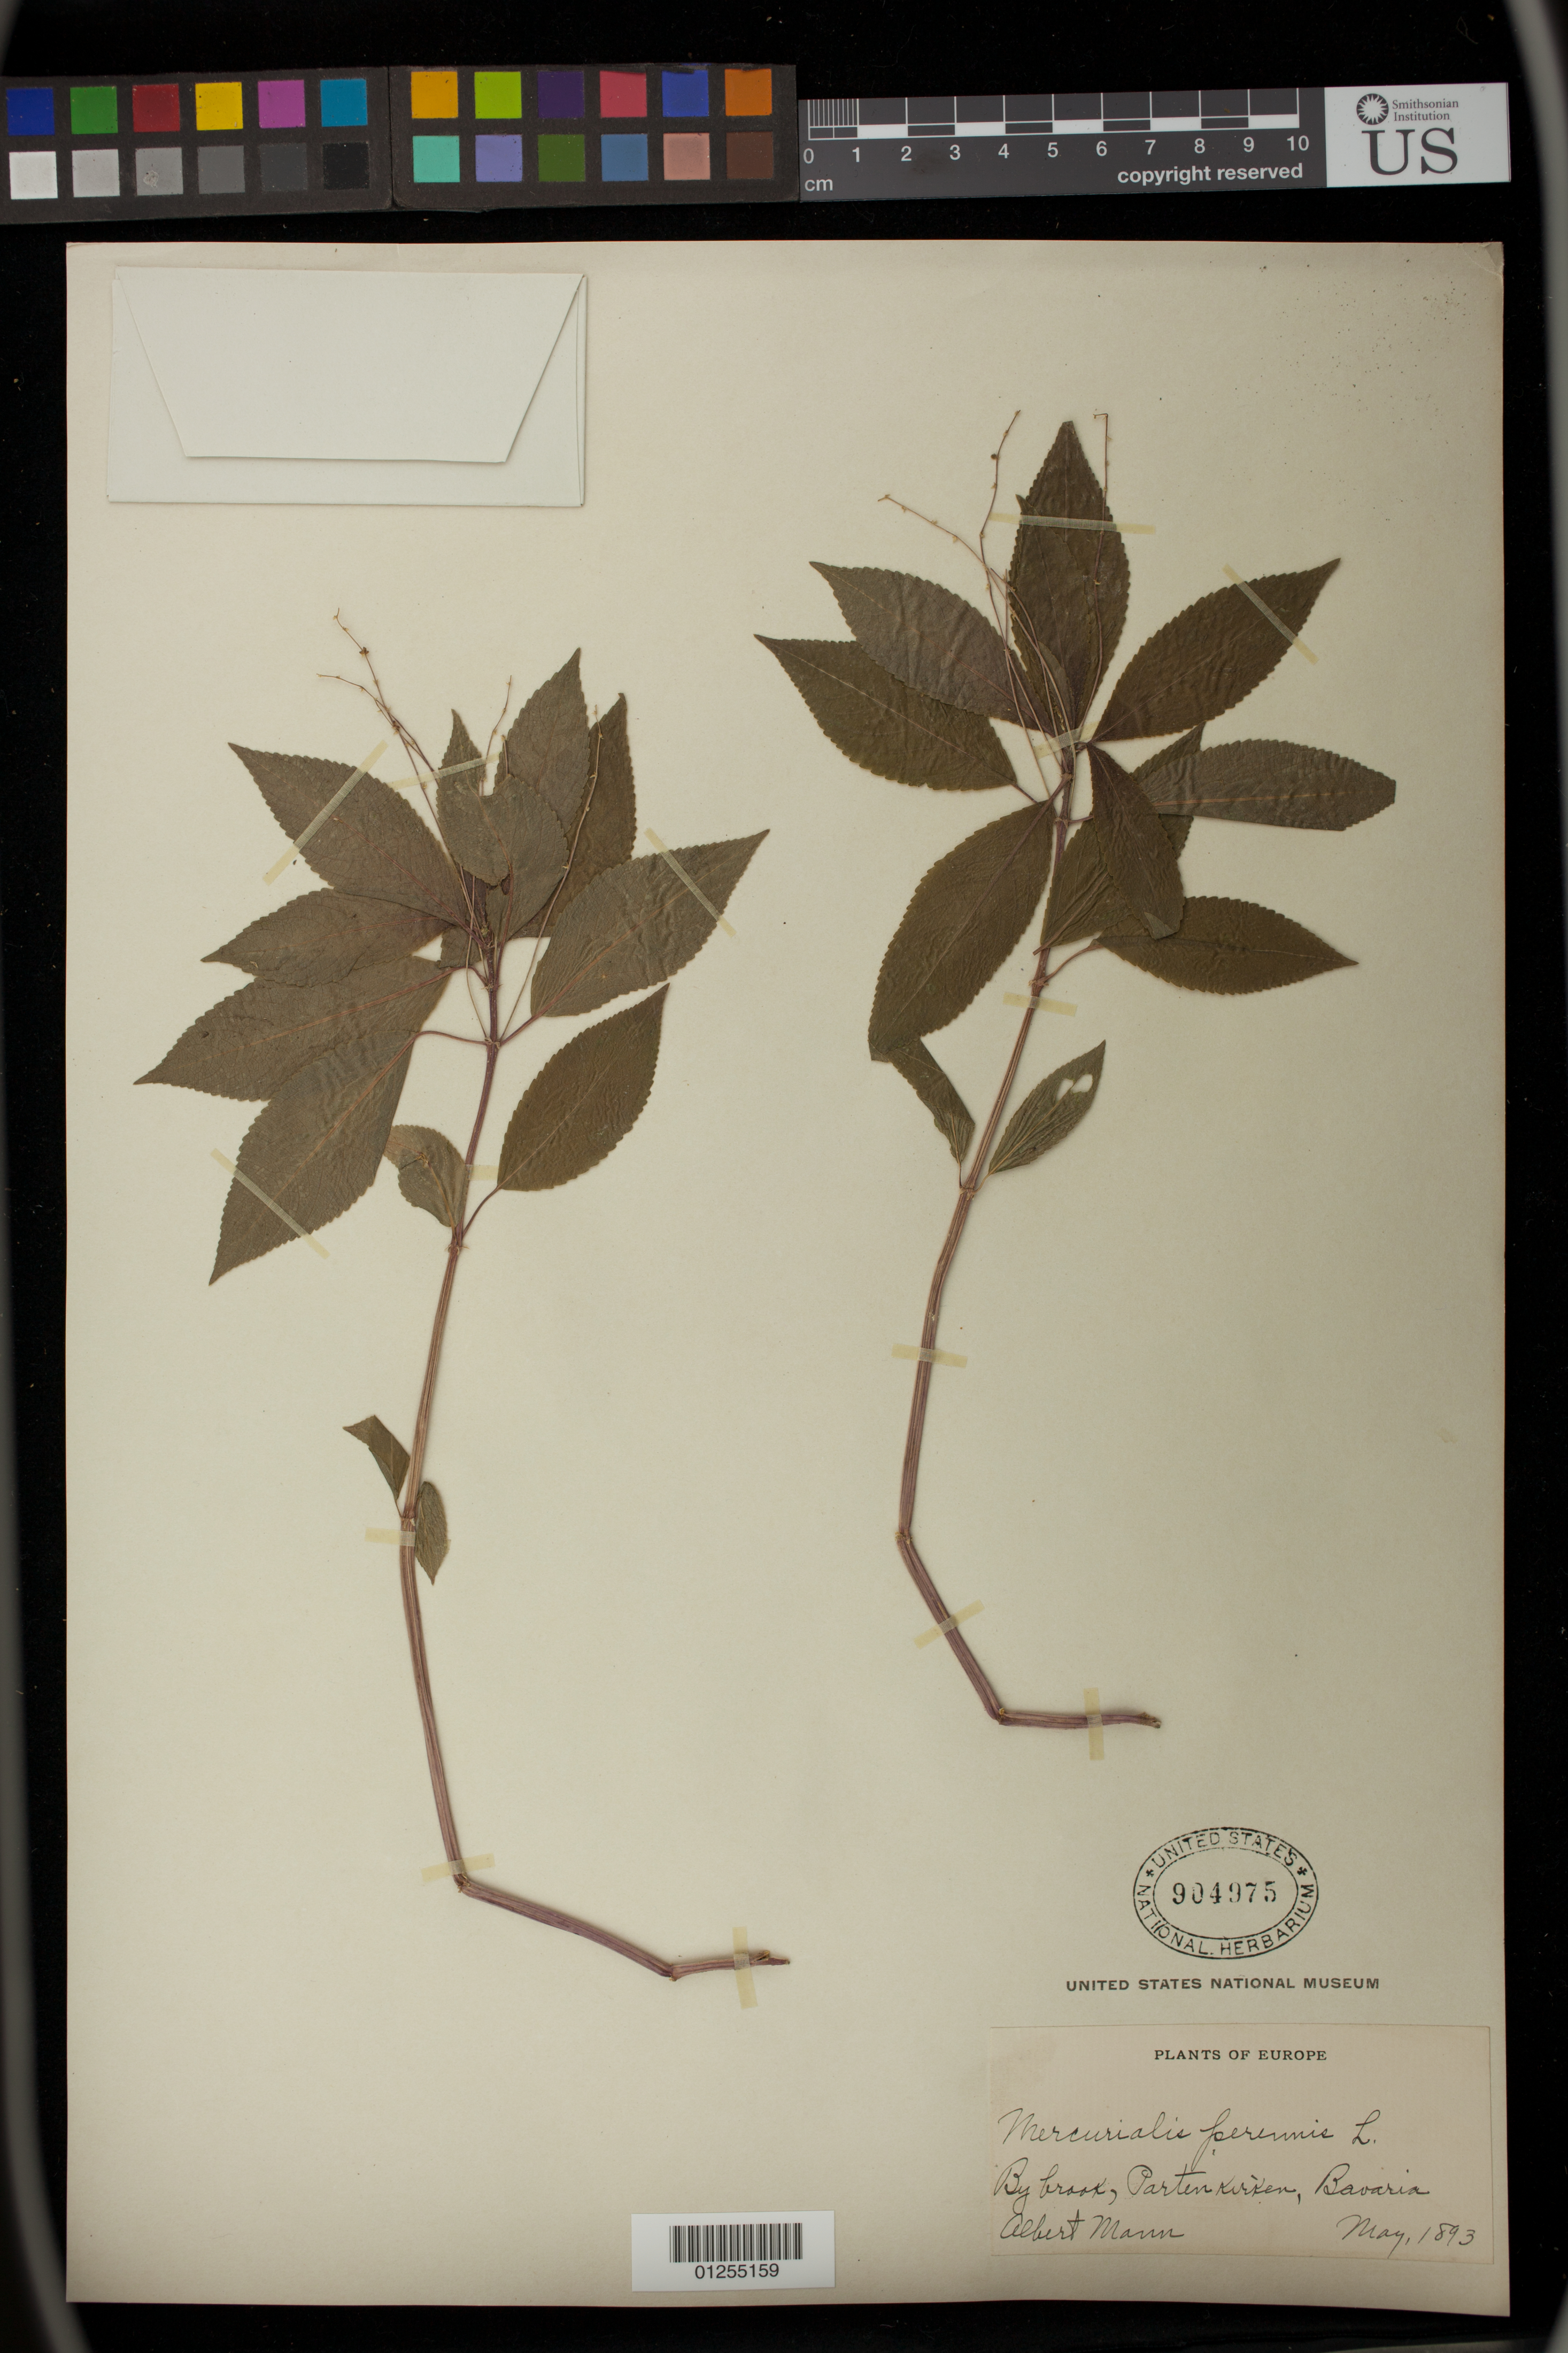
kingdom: Plantae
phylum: Tracheophyta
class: Magnoliopsida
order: Malpighiales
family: Euphorbiaceae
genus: Mercurialis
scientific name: Mercurialis perennis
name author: L.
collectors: A. Mann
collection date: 1893-05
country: Germany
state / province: Bayern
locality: By brook, Partenkirchen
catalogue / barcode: US 904975